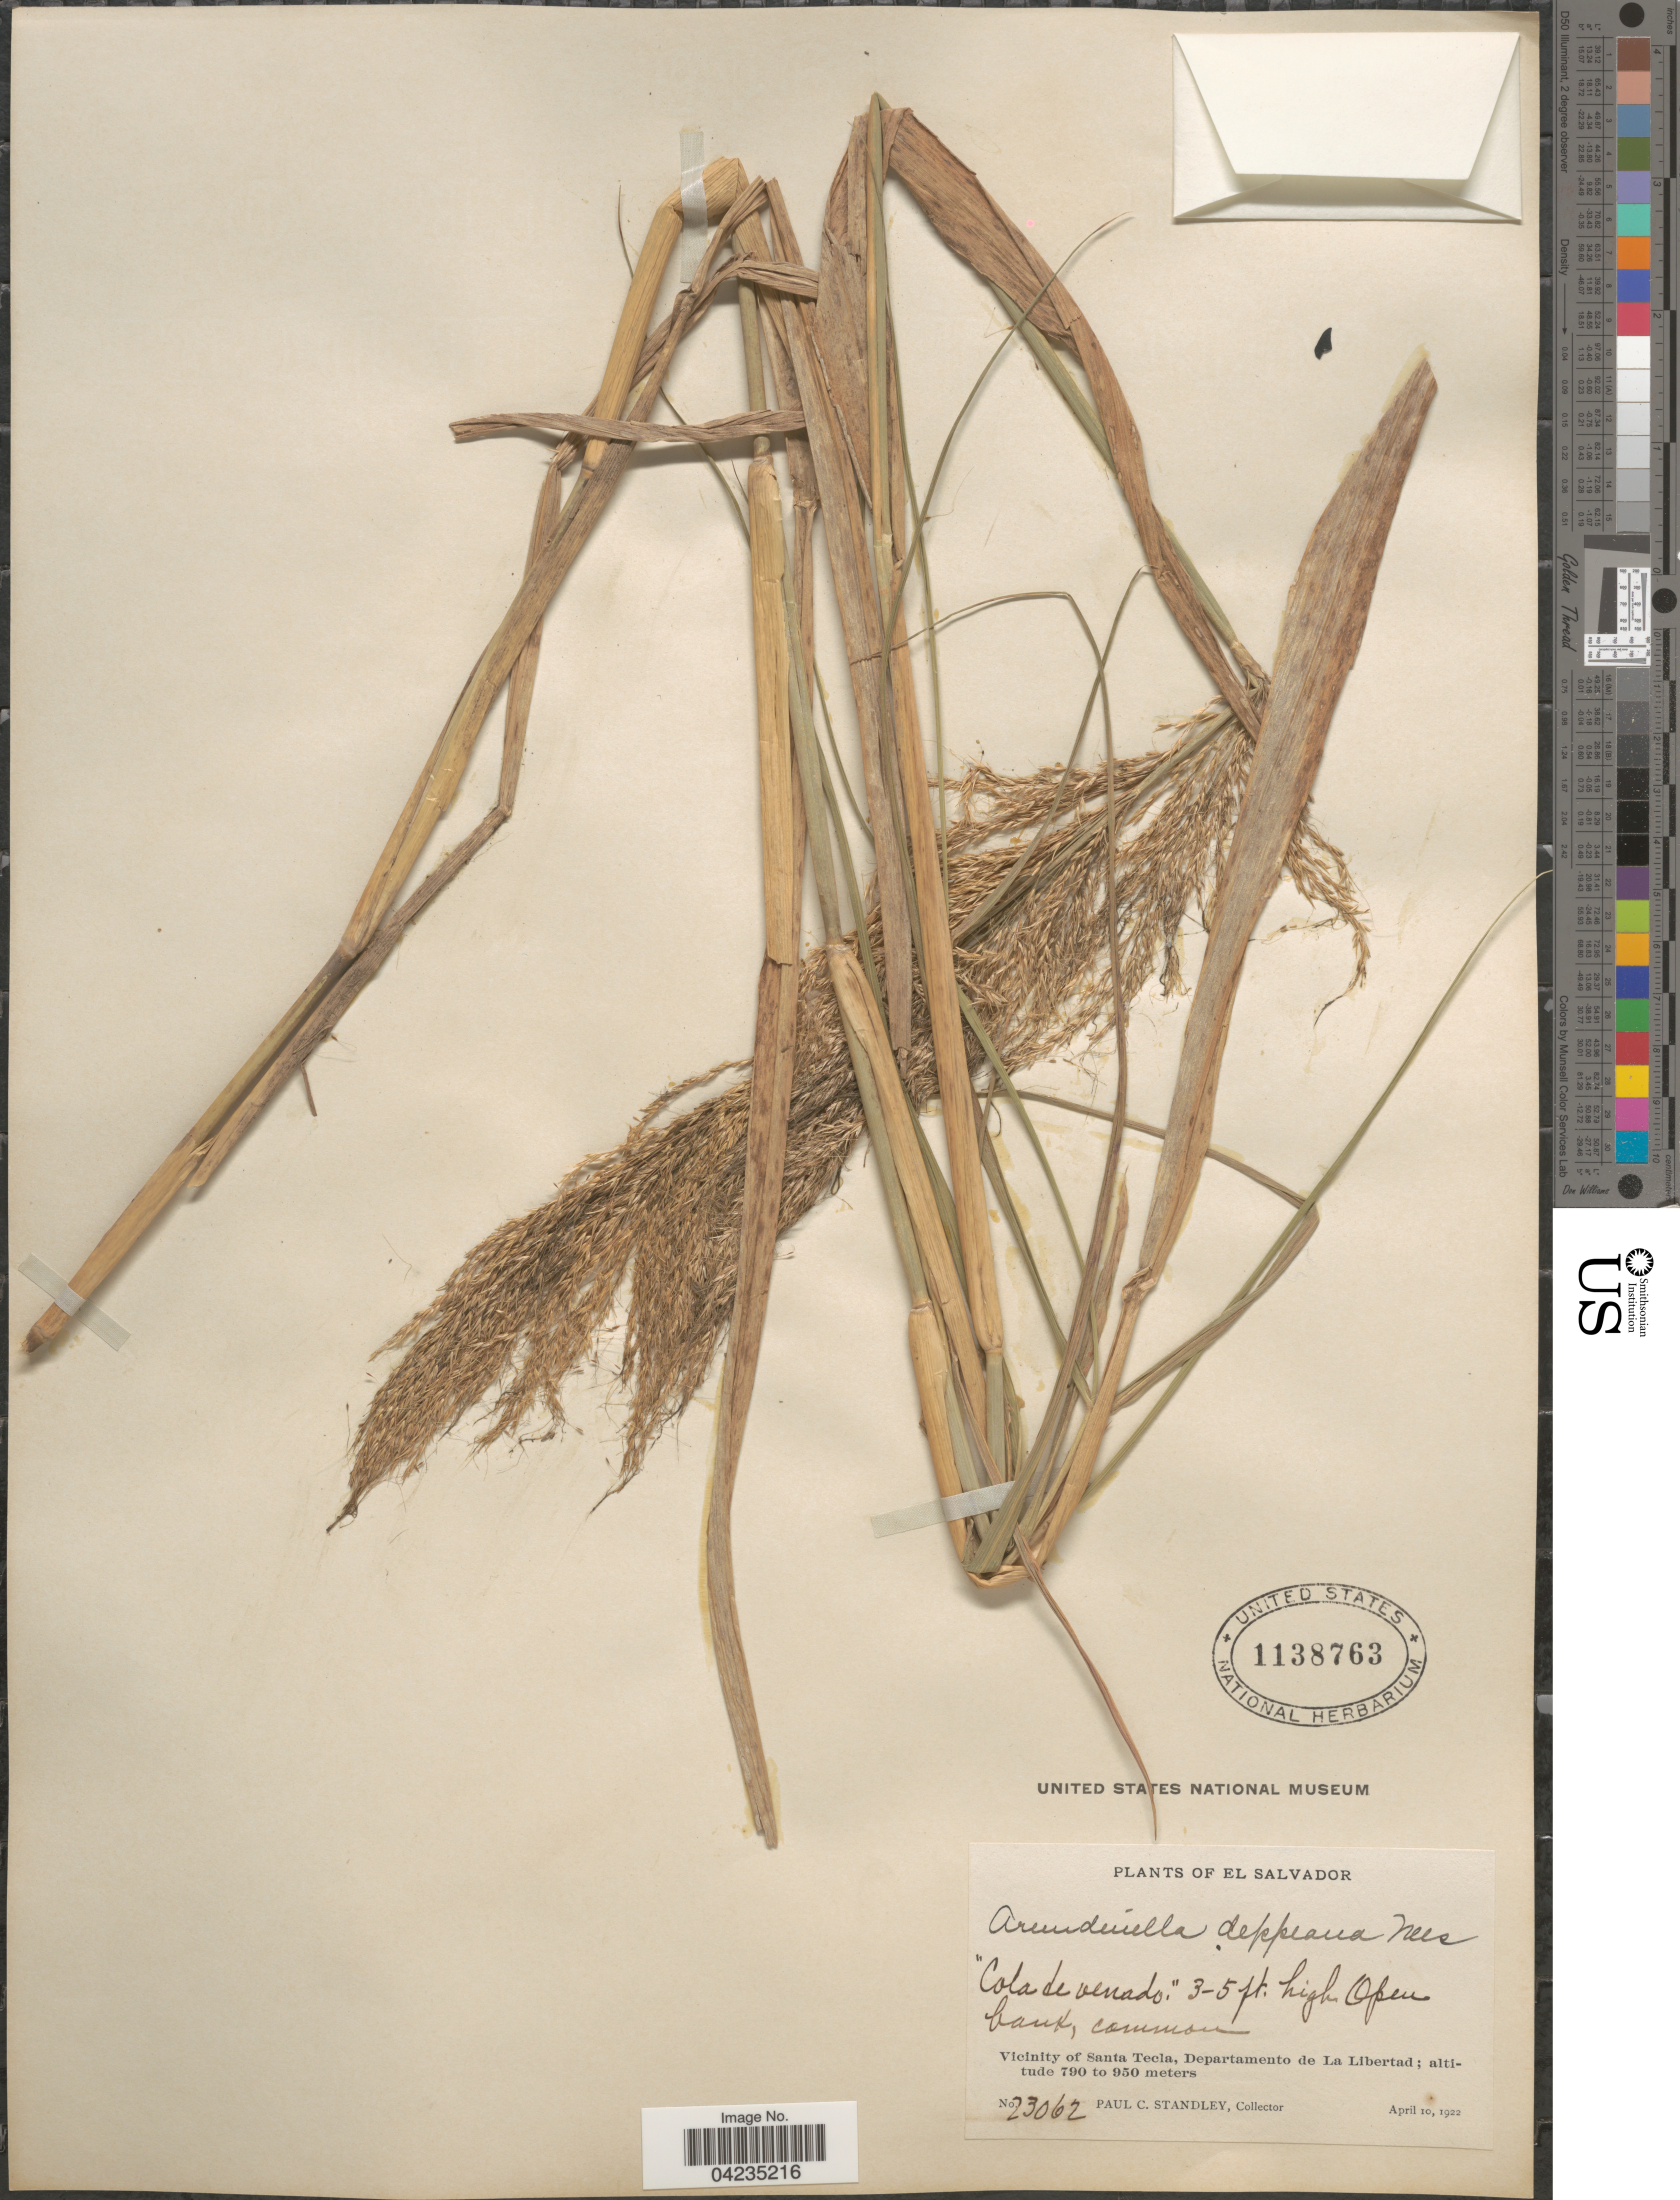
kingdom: Plantae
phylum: Tracheophyta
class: Liliopsida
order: Poales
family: Poaceae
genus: Arundinella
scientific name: Arundinella deppeana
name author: Nees ex Steud.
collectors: P. C. Standley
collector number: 23062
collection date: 1922-04-10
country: El Salvador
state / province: La Libertad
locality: Vicinity of Santa Tecla, Departamento de La Libertad.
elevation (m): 790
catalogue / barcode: US 1138763